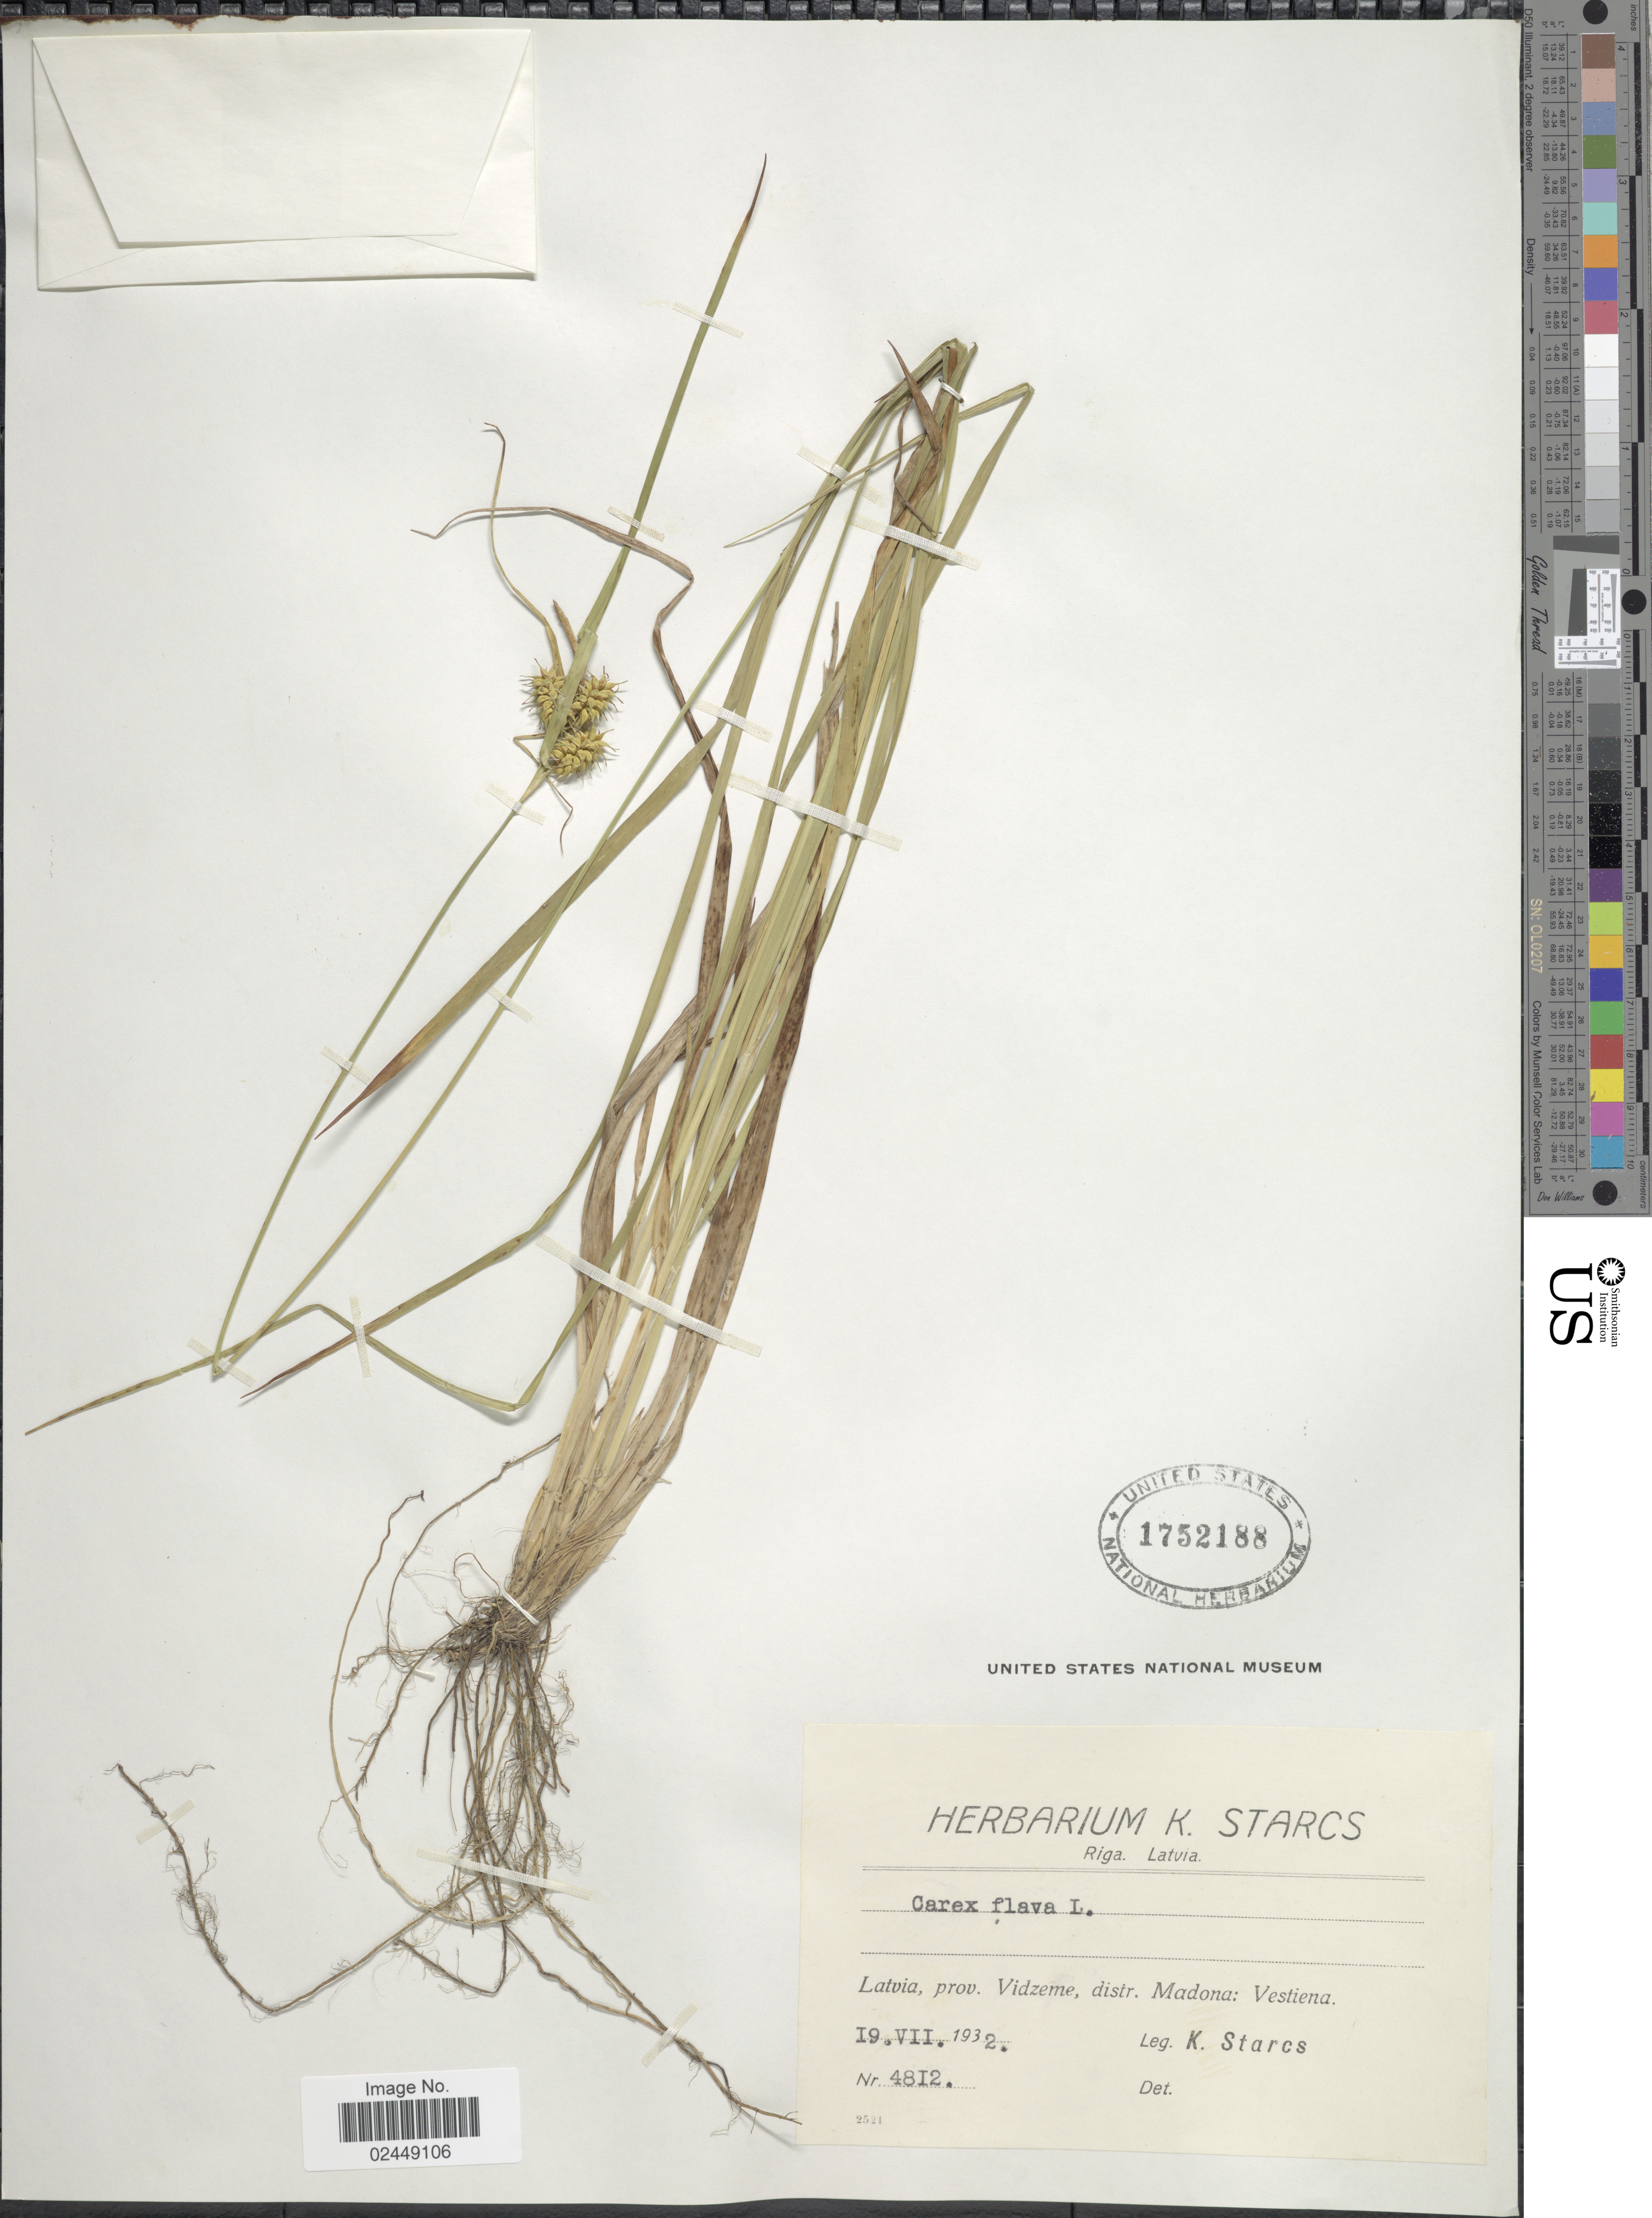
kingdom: Plantae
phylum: Tracheophyta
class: Liliopsida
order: Poales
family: Cyperaceae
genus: Carex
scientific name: Carex flava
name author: L.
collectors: K. Starcs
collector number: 4812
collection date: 1932-07-19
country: Latvia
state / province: Madonas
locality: Prov. Vidzeme, distr. Madona: Vestiena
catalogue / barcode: US 1752188